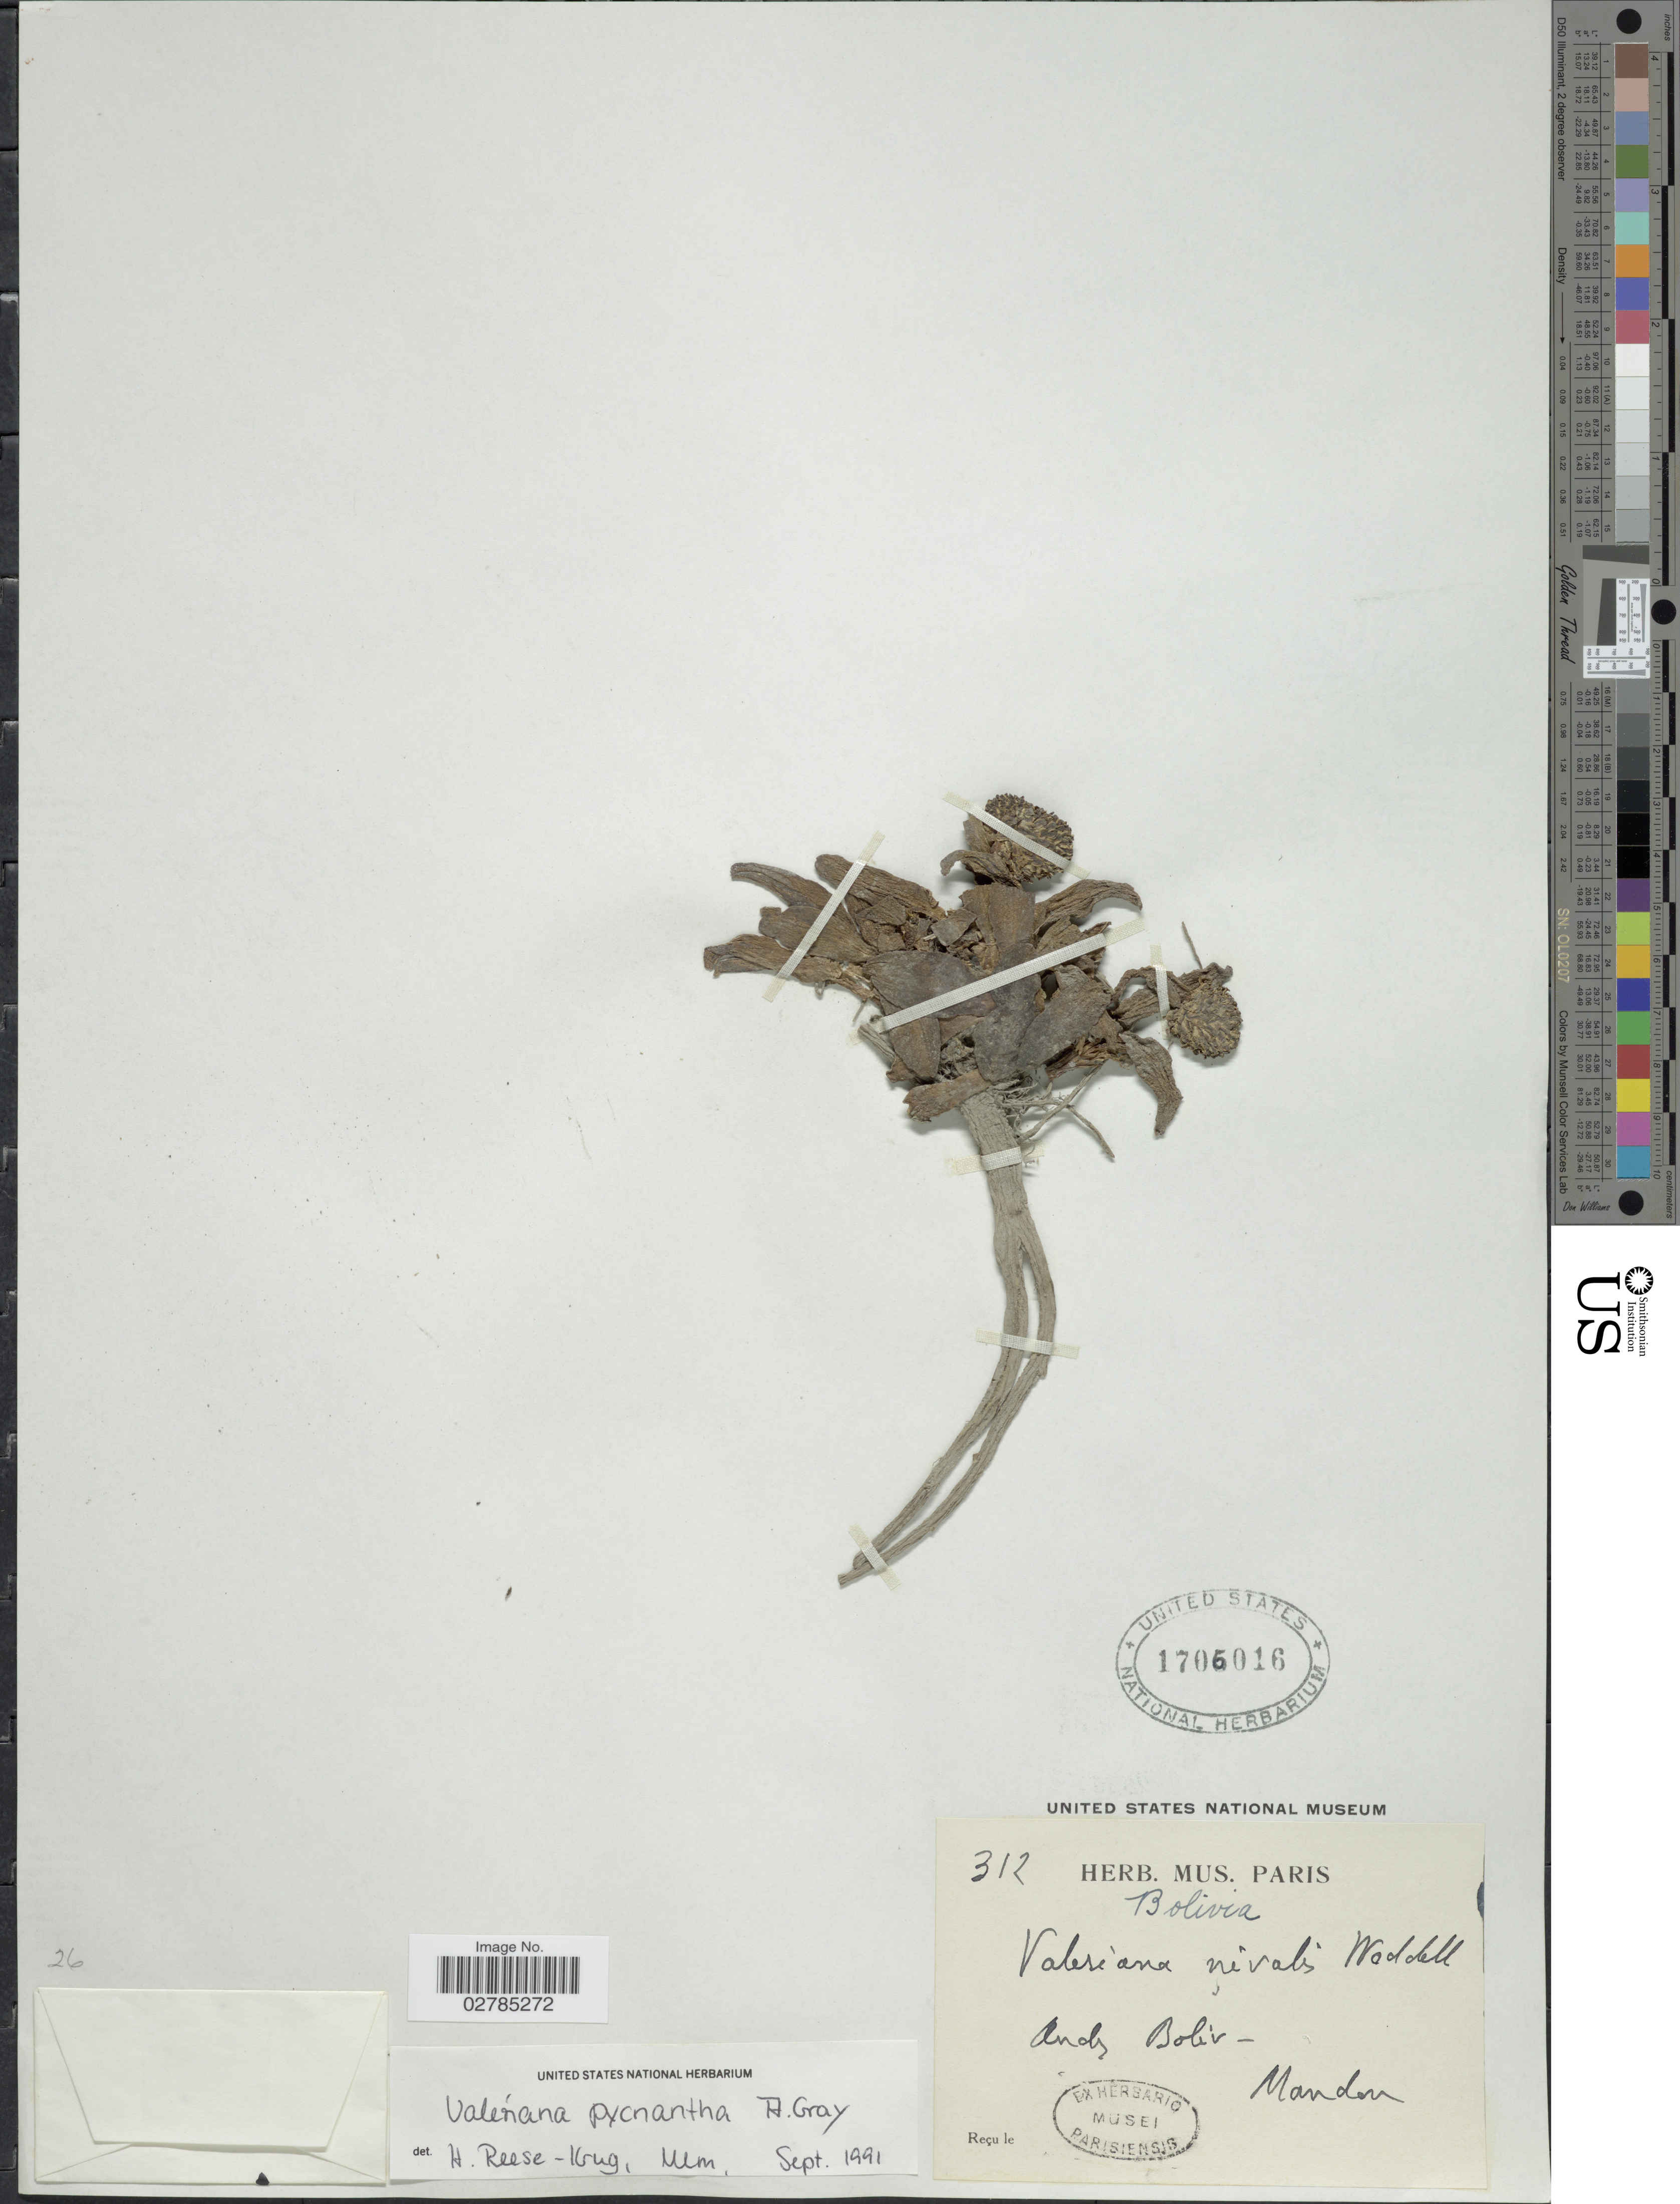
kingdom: Plantae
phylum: Tracheophyta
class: Magnoliopsida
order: Dipsacales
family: Caprifoliaceae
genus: Valeriana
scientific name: Valeriana pycnantha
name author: A. Gray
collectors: Mandon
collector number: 312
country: Bolivia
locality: Andes Boliv.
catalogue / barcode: US 1706016